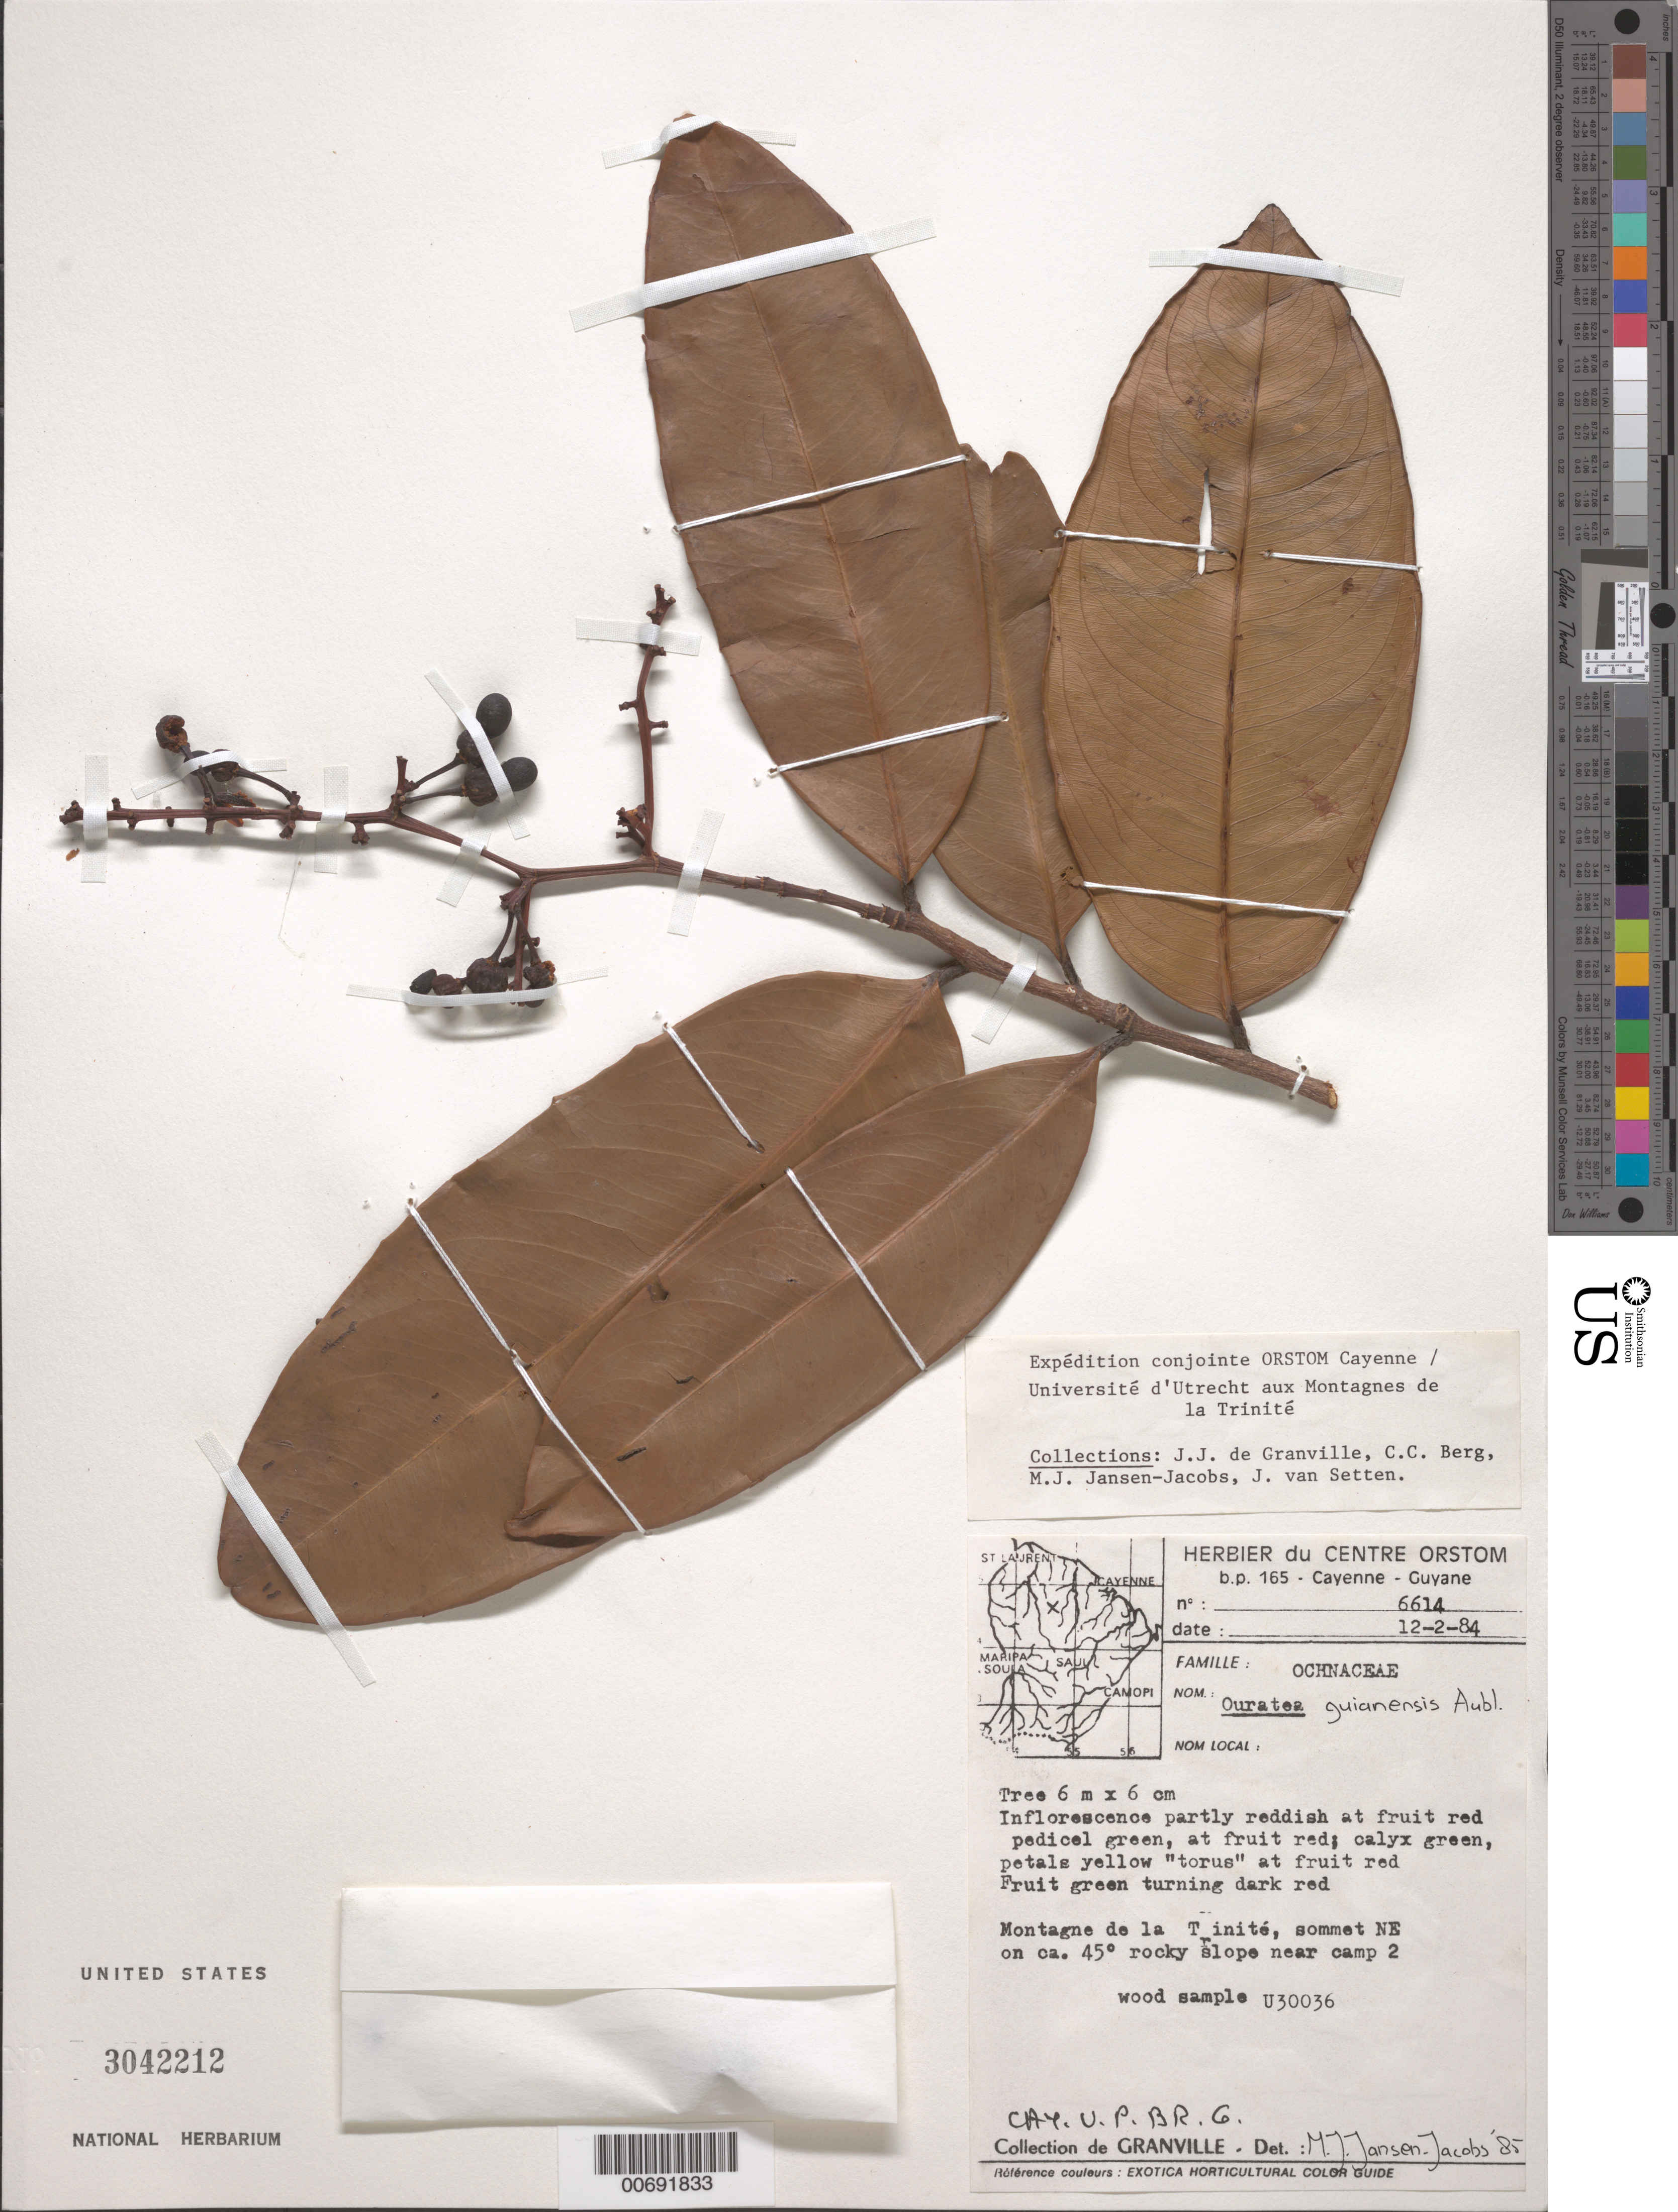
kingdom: Plantae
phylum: Tracheophyta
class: Magnoliopsida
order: Malpighiales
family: Ochnaceae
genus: Ouratea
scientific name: Ouratea guianensis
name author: Aubl.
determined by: Jansen-Jacobs, M. J., (U), Nationaal Herbarium Nederland, Utrecht University branch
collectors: J.-J. de Granville, C. C. Berg, M. J. Jansen-Jacobs & J. van Setten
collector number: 6614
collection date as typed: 12-Feb-84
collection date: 1984-02-12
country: French Guiana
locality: Montagnes de la Trinité, sommet NE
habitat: Rocky slope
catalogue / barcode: US 3042212